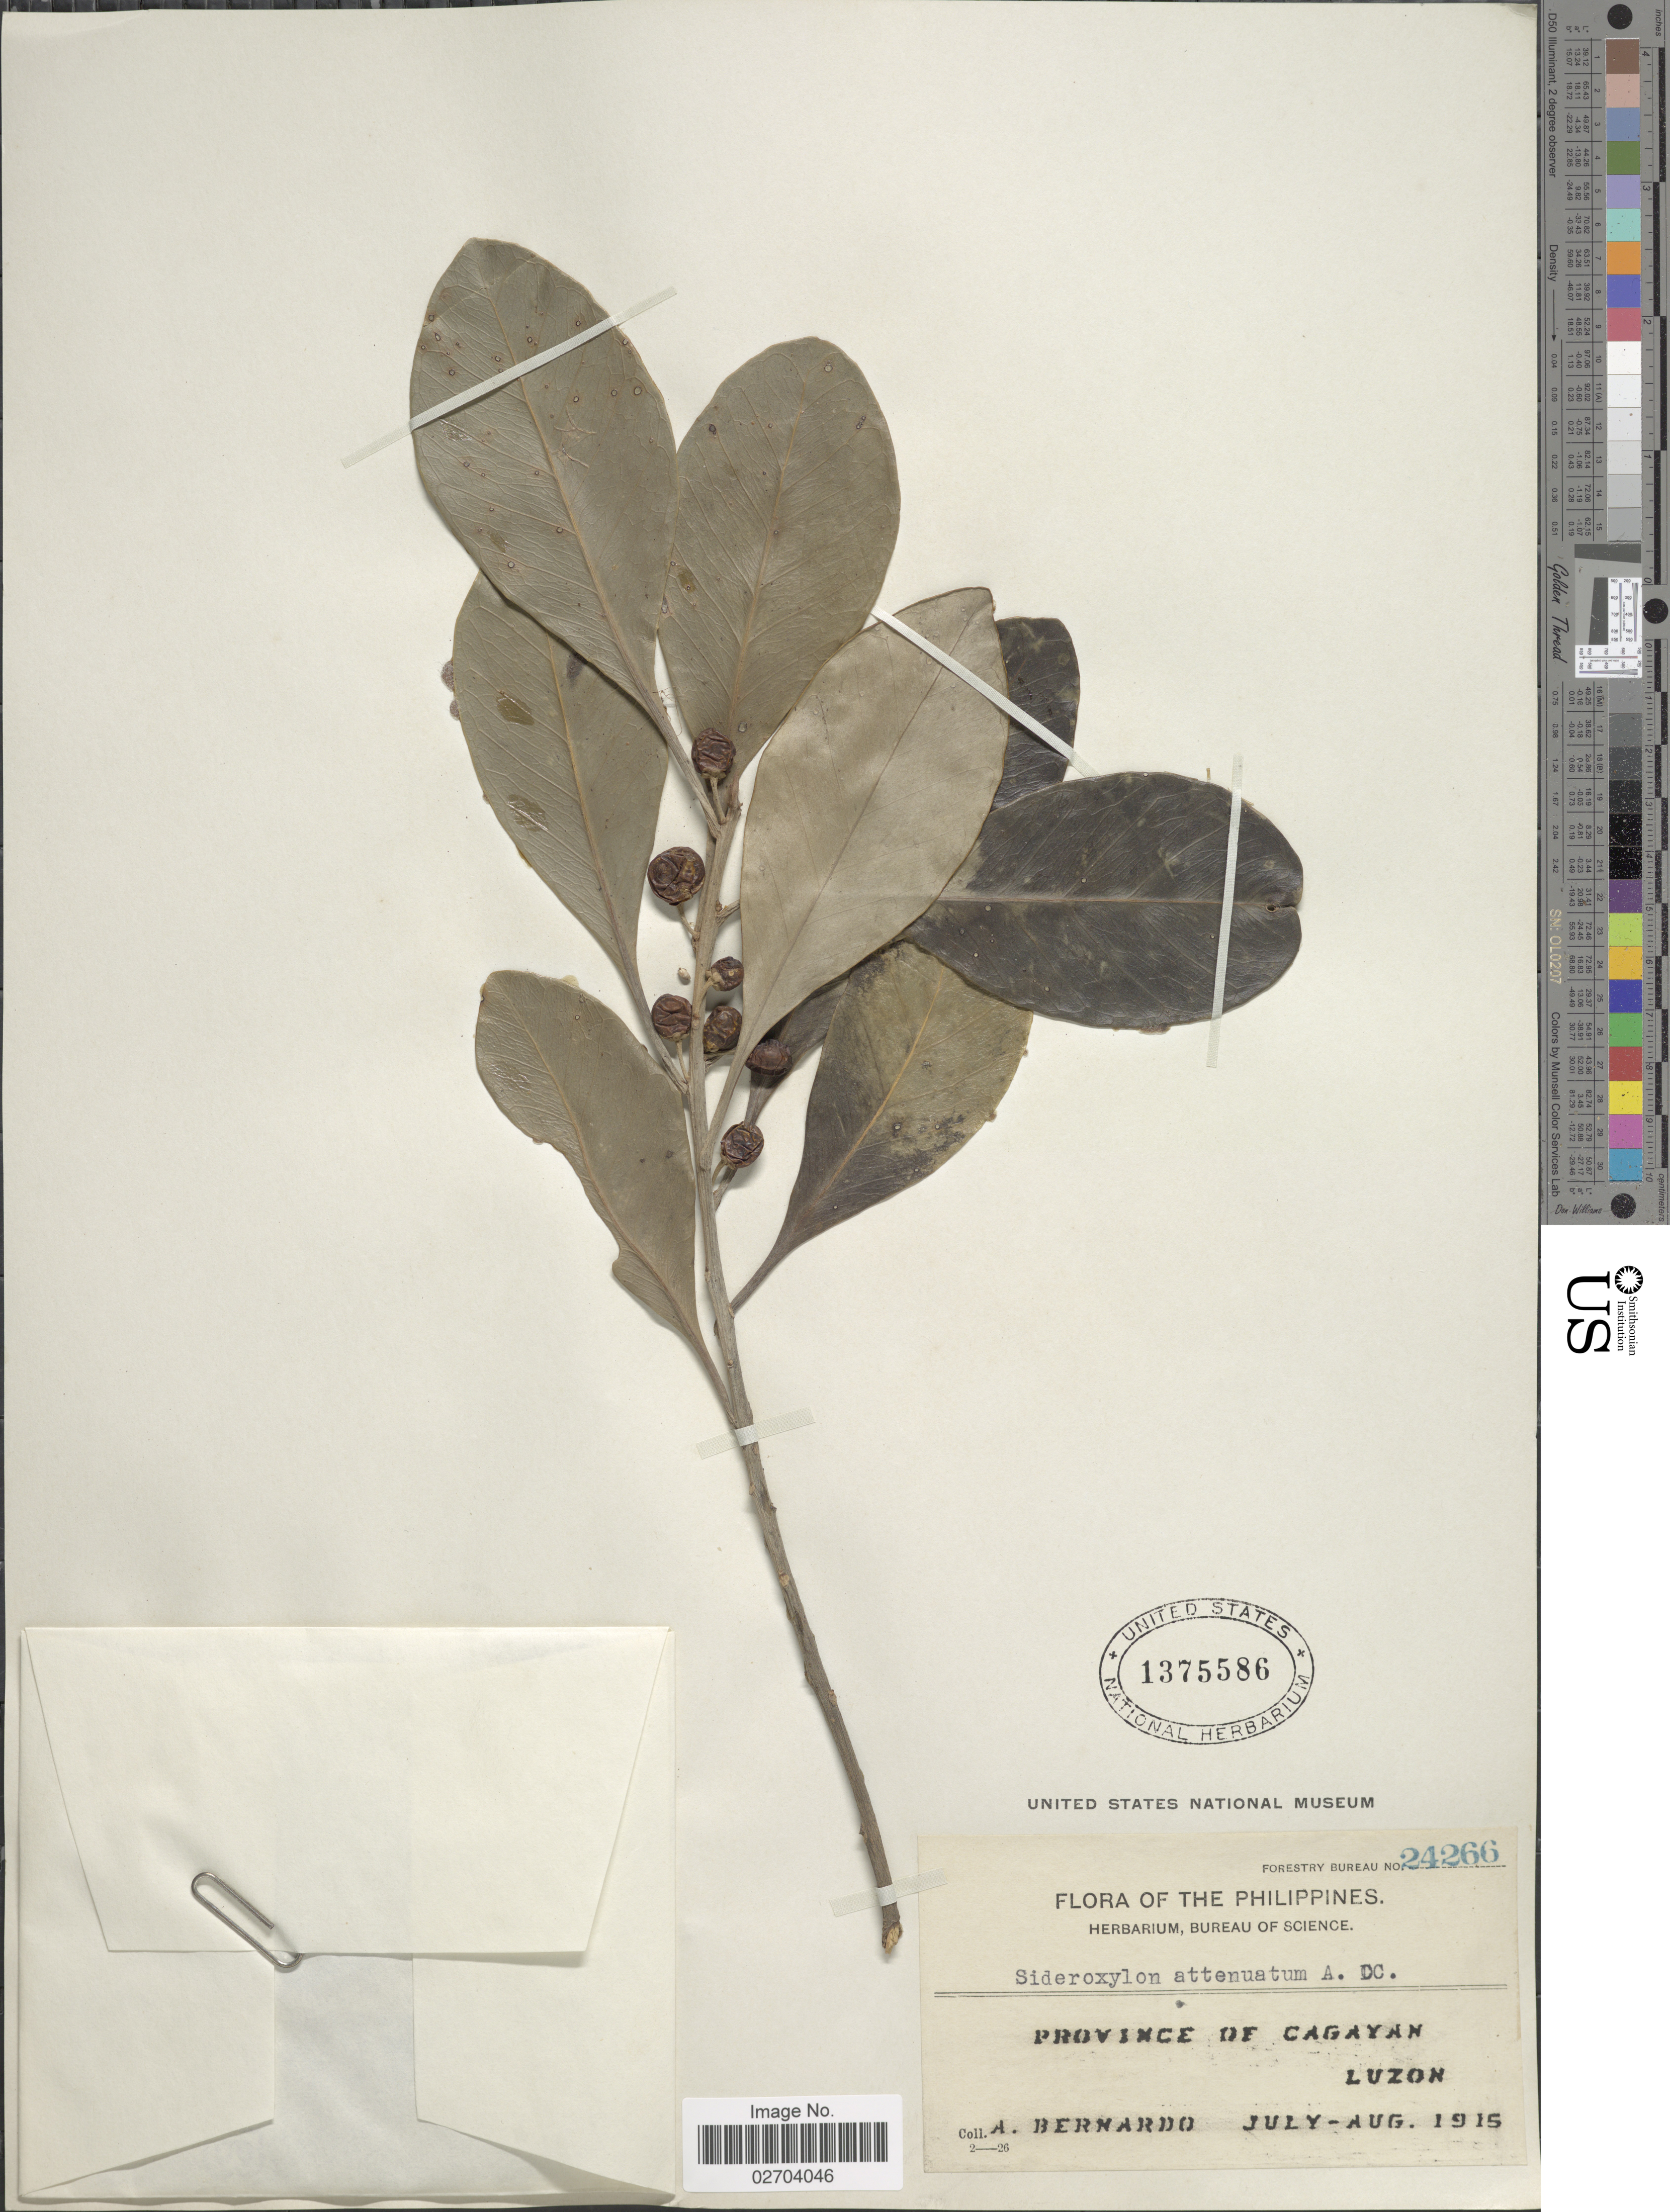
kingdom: Plantae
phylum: Tracheophyta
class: Magnoliopsida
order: Ericales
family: Sapotaceae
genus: Sideroxylon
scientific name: Sideroxylon ferrugineum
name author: Hook. & Arn.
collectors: A. Bernardo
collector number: Forestry Bureau 24266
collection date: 1915-07/1915-08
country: Philippines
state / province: Cagayan Valley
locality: Province of Cagayan, Luzon.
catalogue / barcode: US 1375586